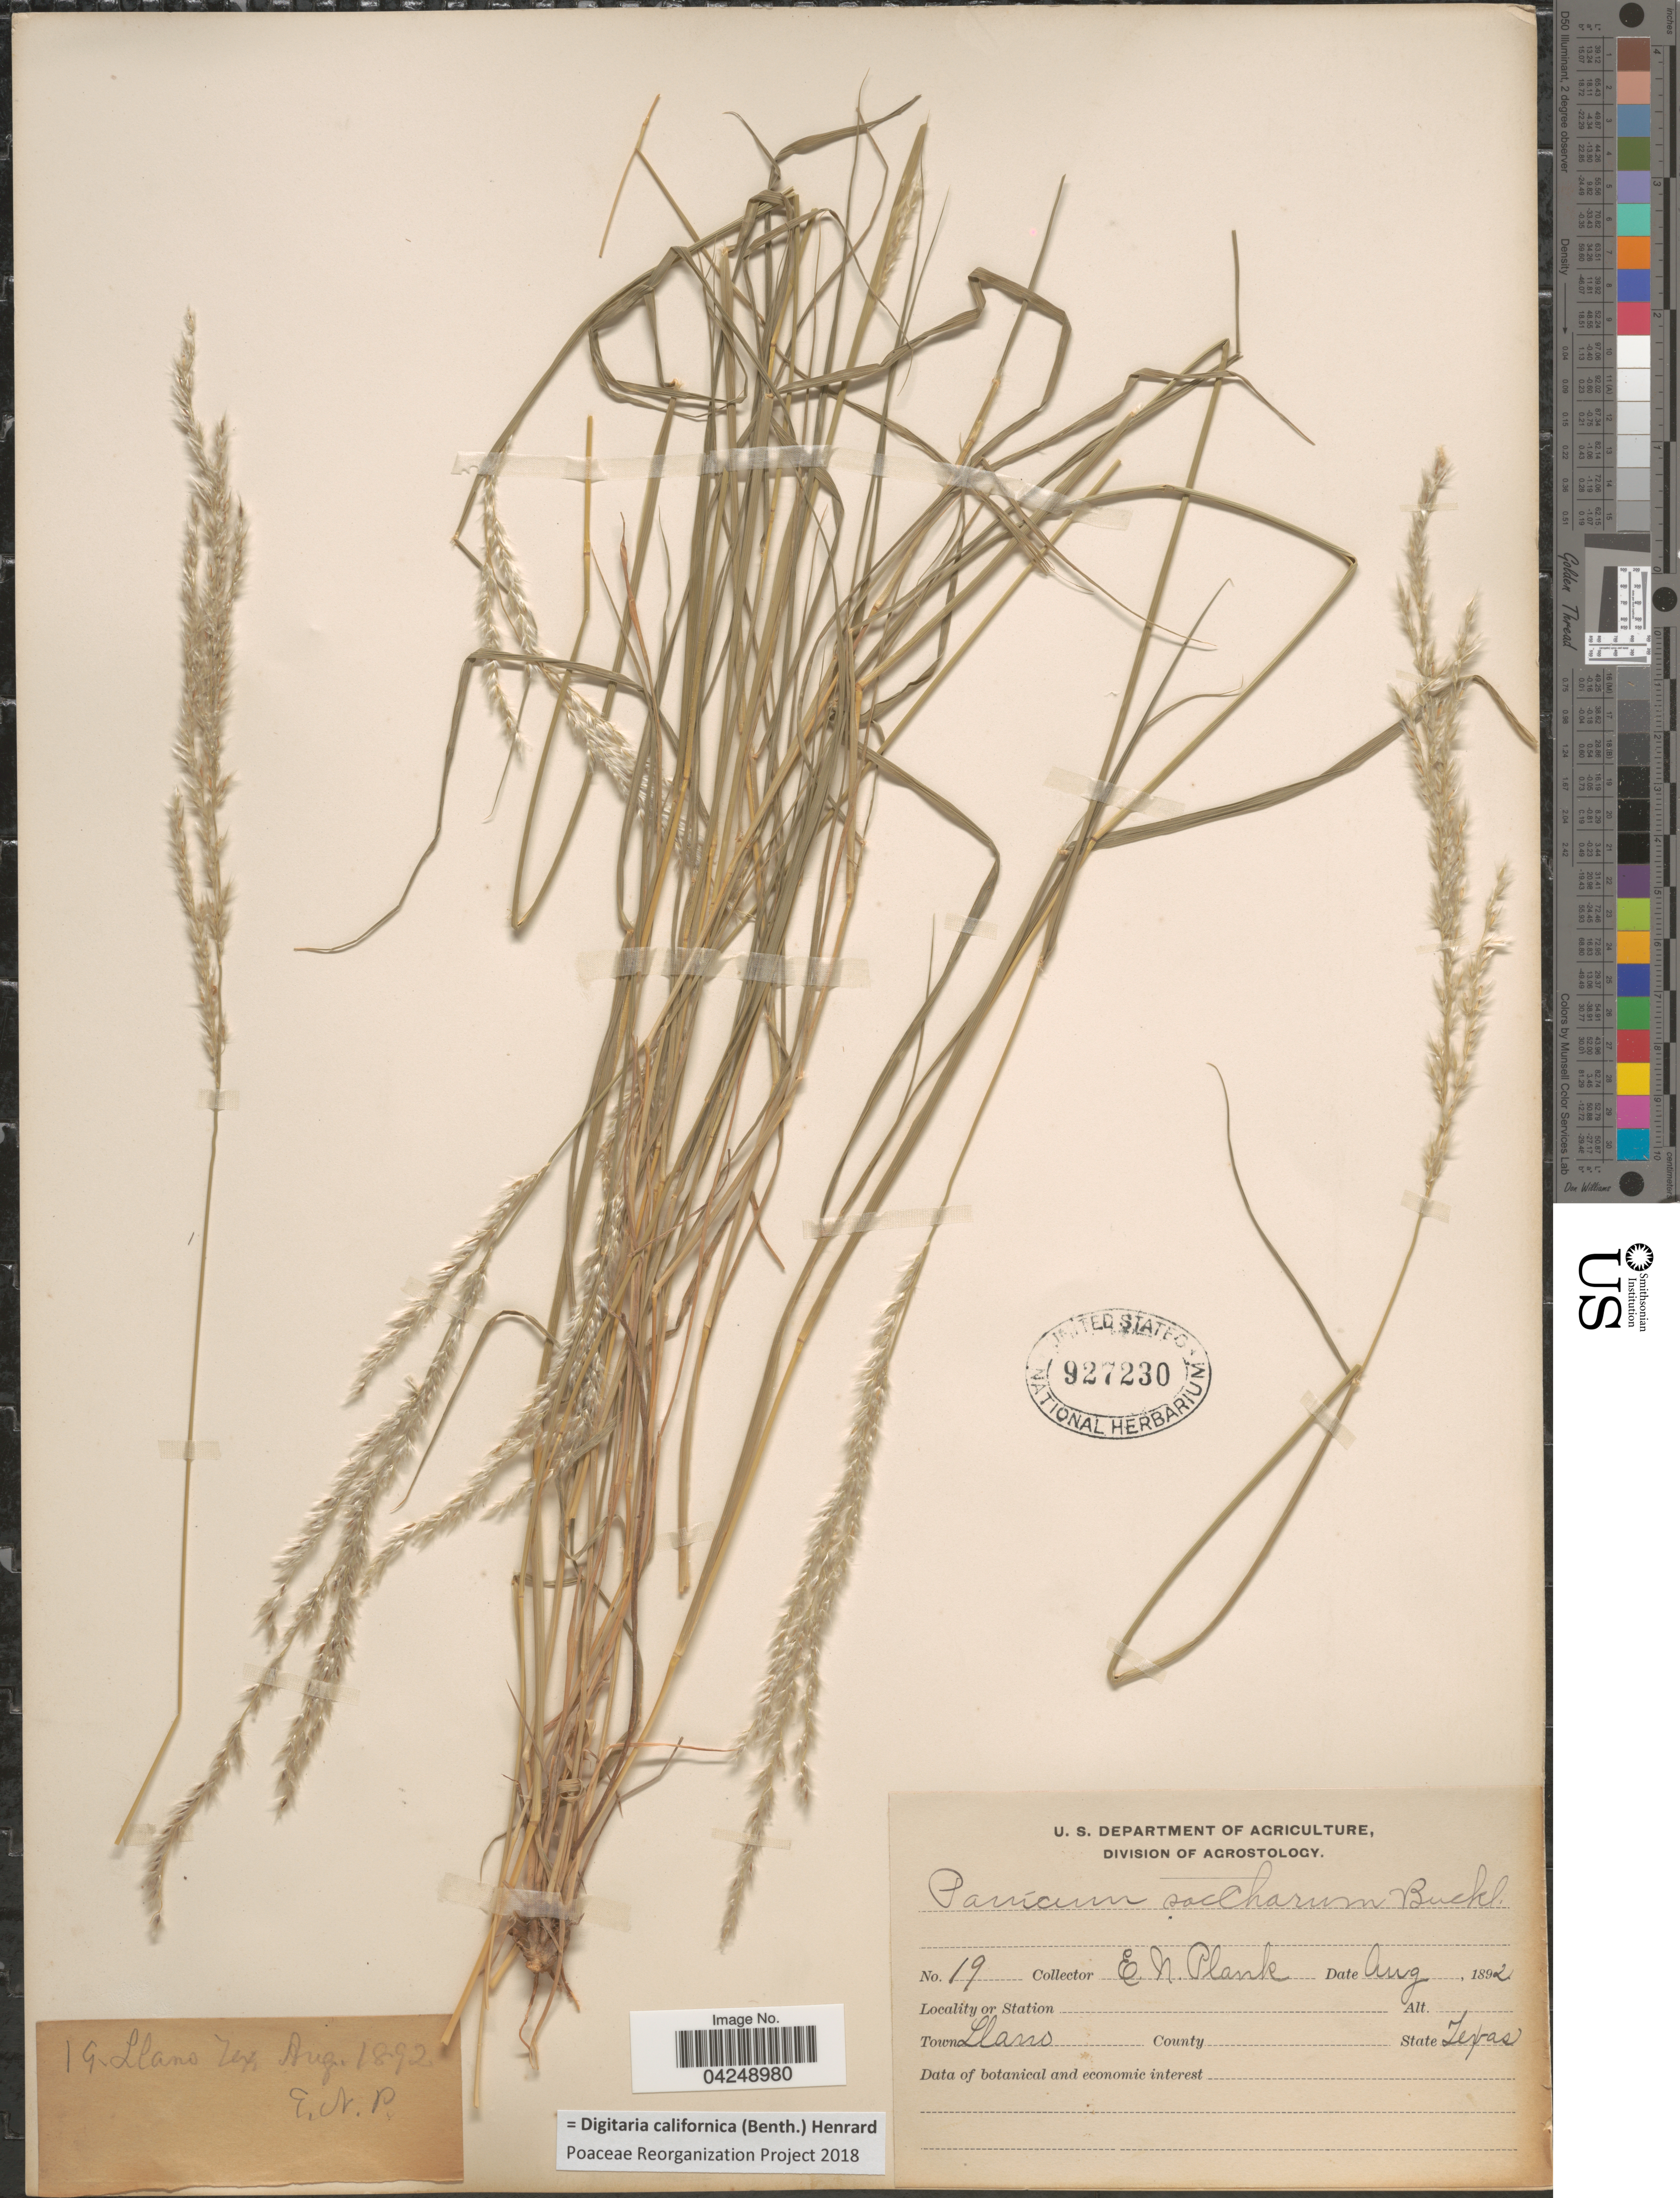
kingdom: Plantae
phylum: Tracheophyta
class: Liliopsida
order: Poales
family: Poaceae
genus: Digitaria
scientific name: Digitaria californica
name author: (Benth.) Henr.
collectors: E. Plank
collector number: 19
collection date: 1892-08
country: United States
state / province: Texas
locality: Town Llano.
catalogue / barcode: US 927230